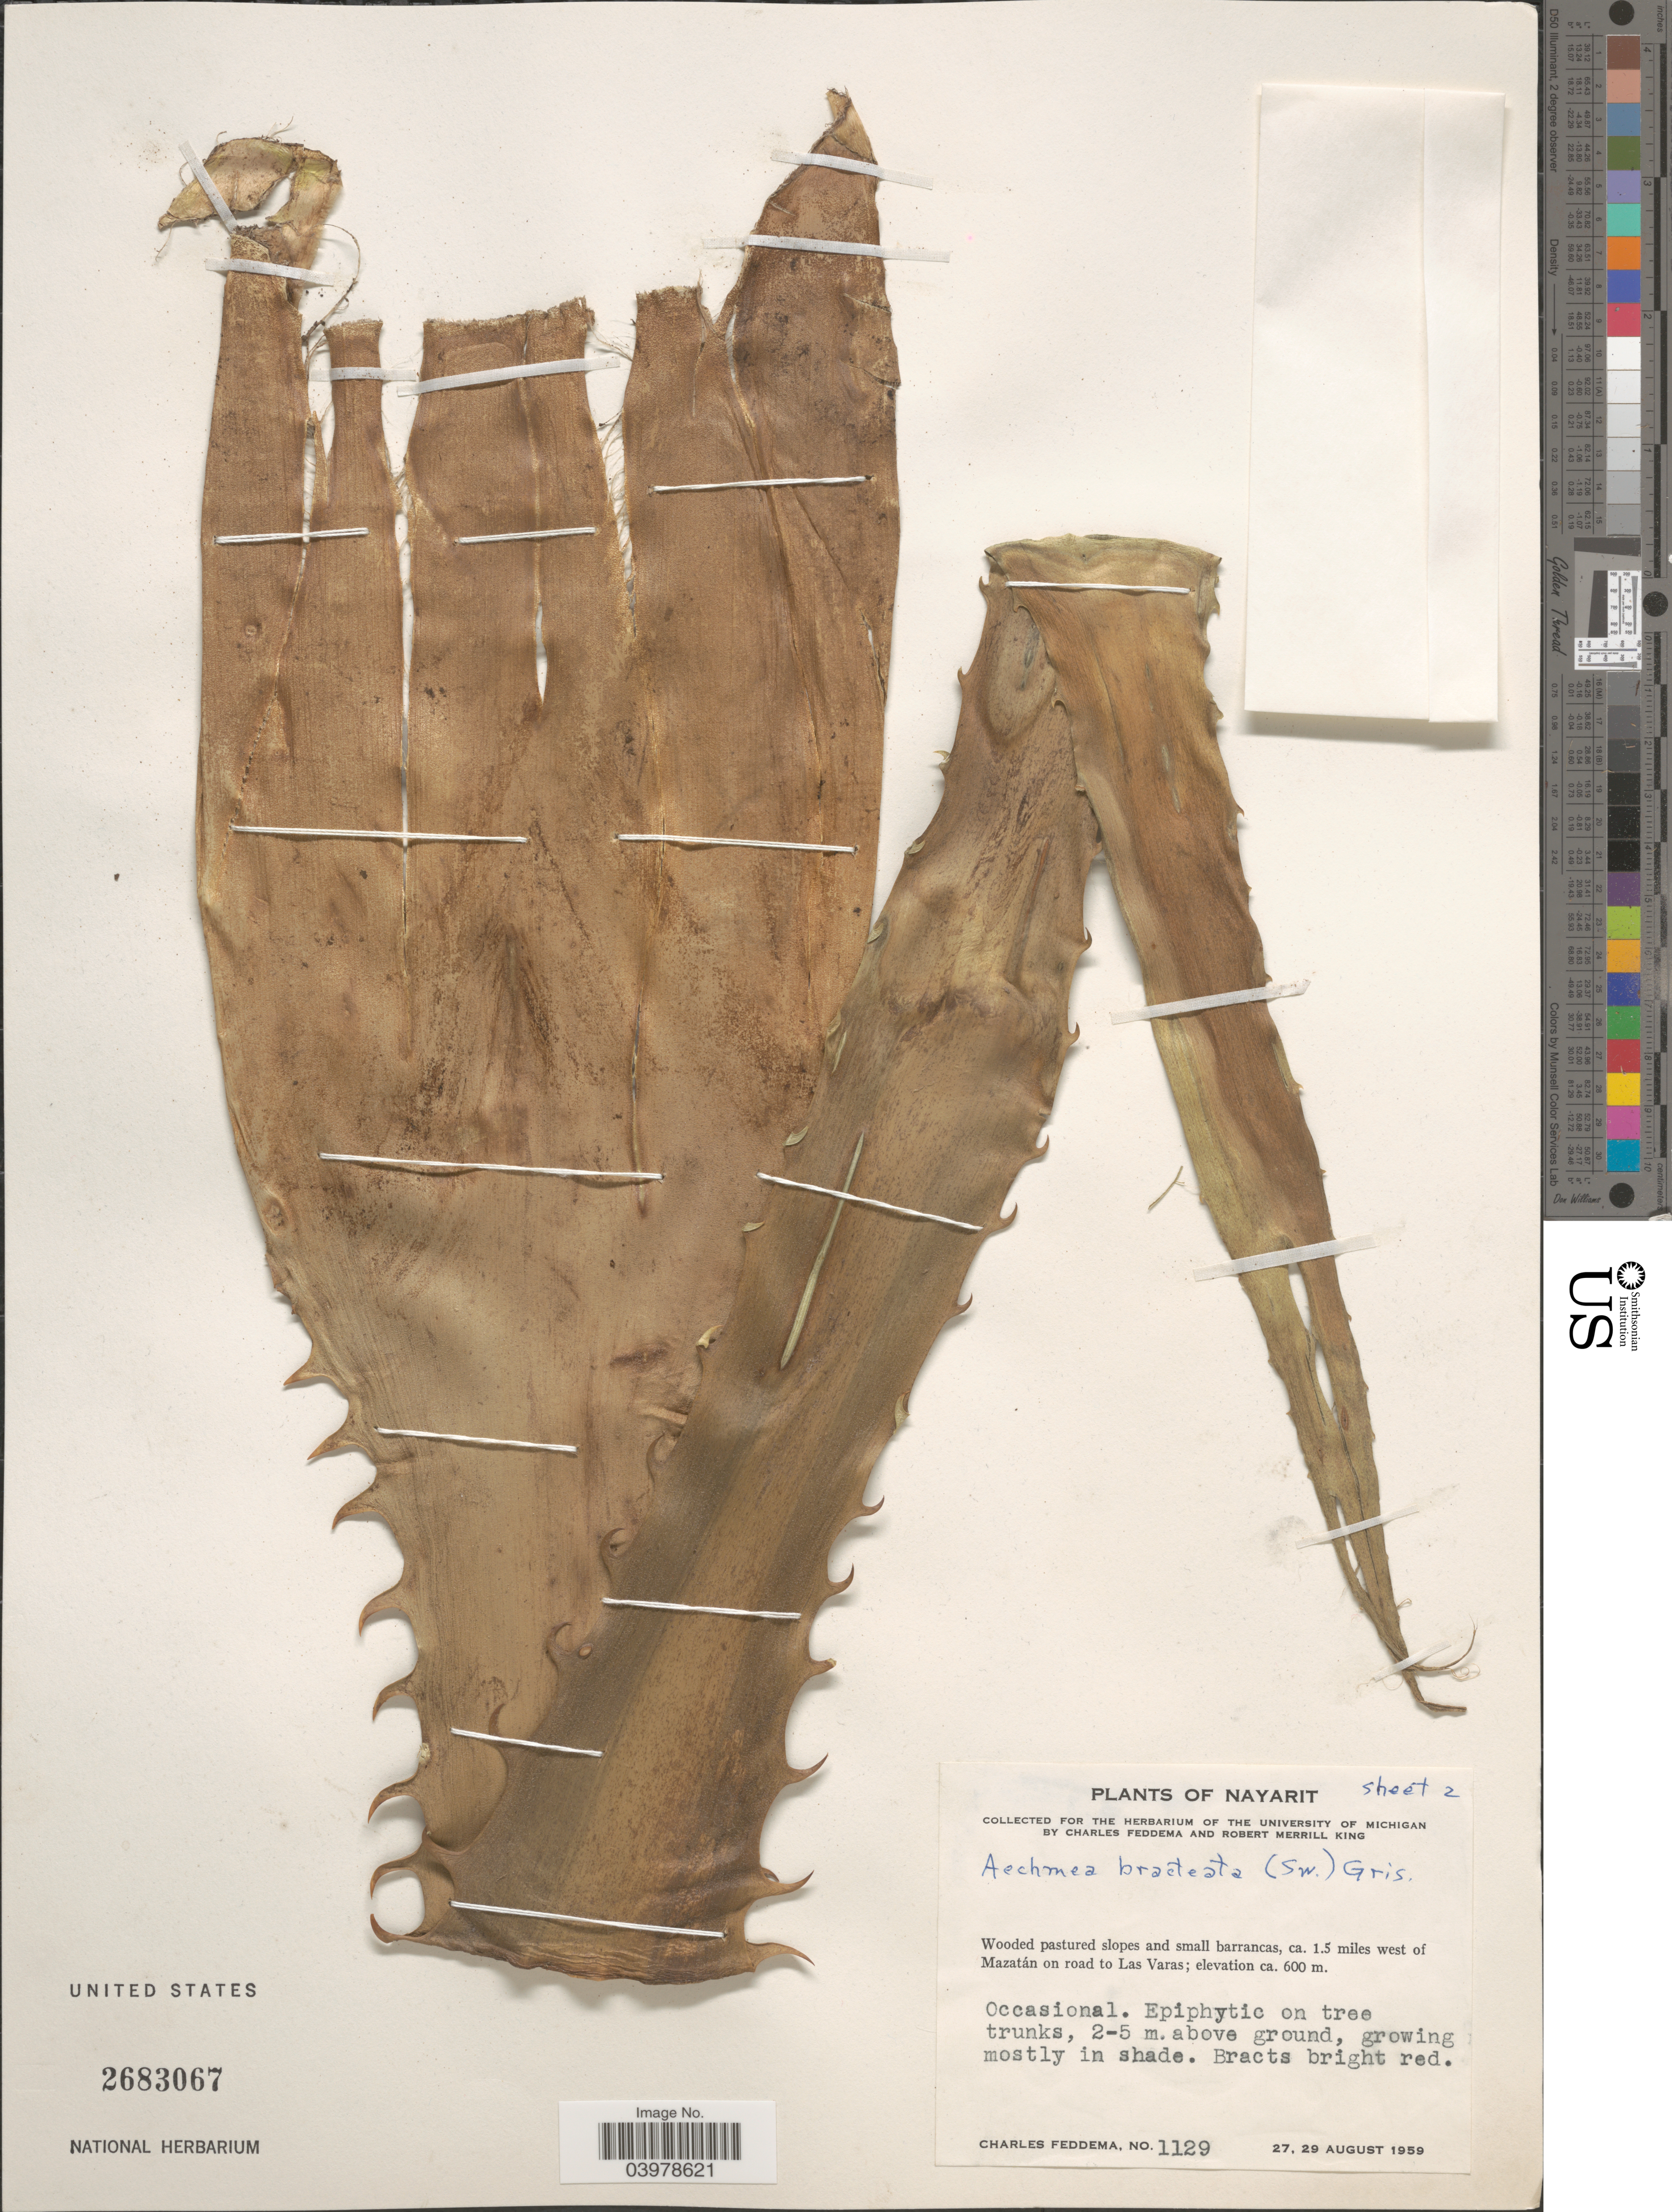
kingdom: Plantae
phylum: Tracheophyta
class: Liliopsida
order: Poales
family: Bromeliaceae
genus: Aechmea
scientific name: Aechmea bracteata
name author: (Sw.) Griseb.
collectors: C. Feddema & R. M. King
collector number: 1129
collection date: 1959-08-27/1959-08-29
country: Mexico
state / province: Nayarit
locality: Wooded pastures slopes and small barrancas, ca. 1.5 miles west of Mazatán on road to Las Varas.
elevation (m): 600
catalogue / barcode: US 2683067